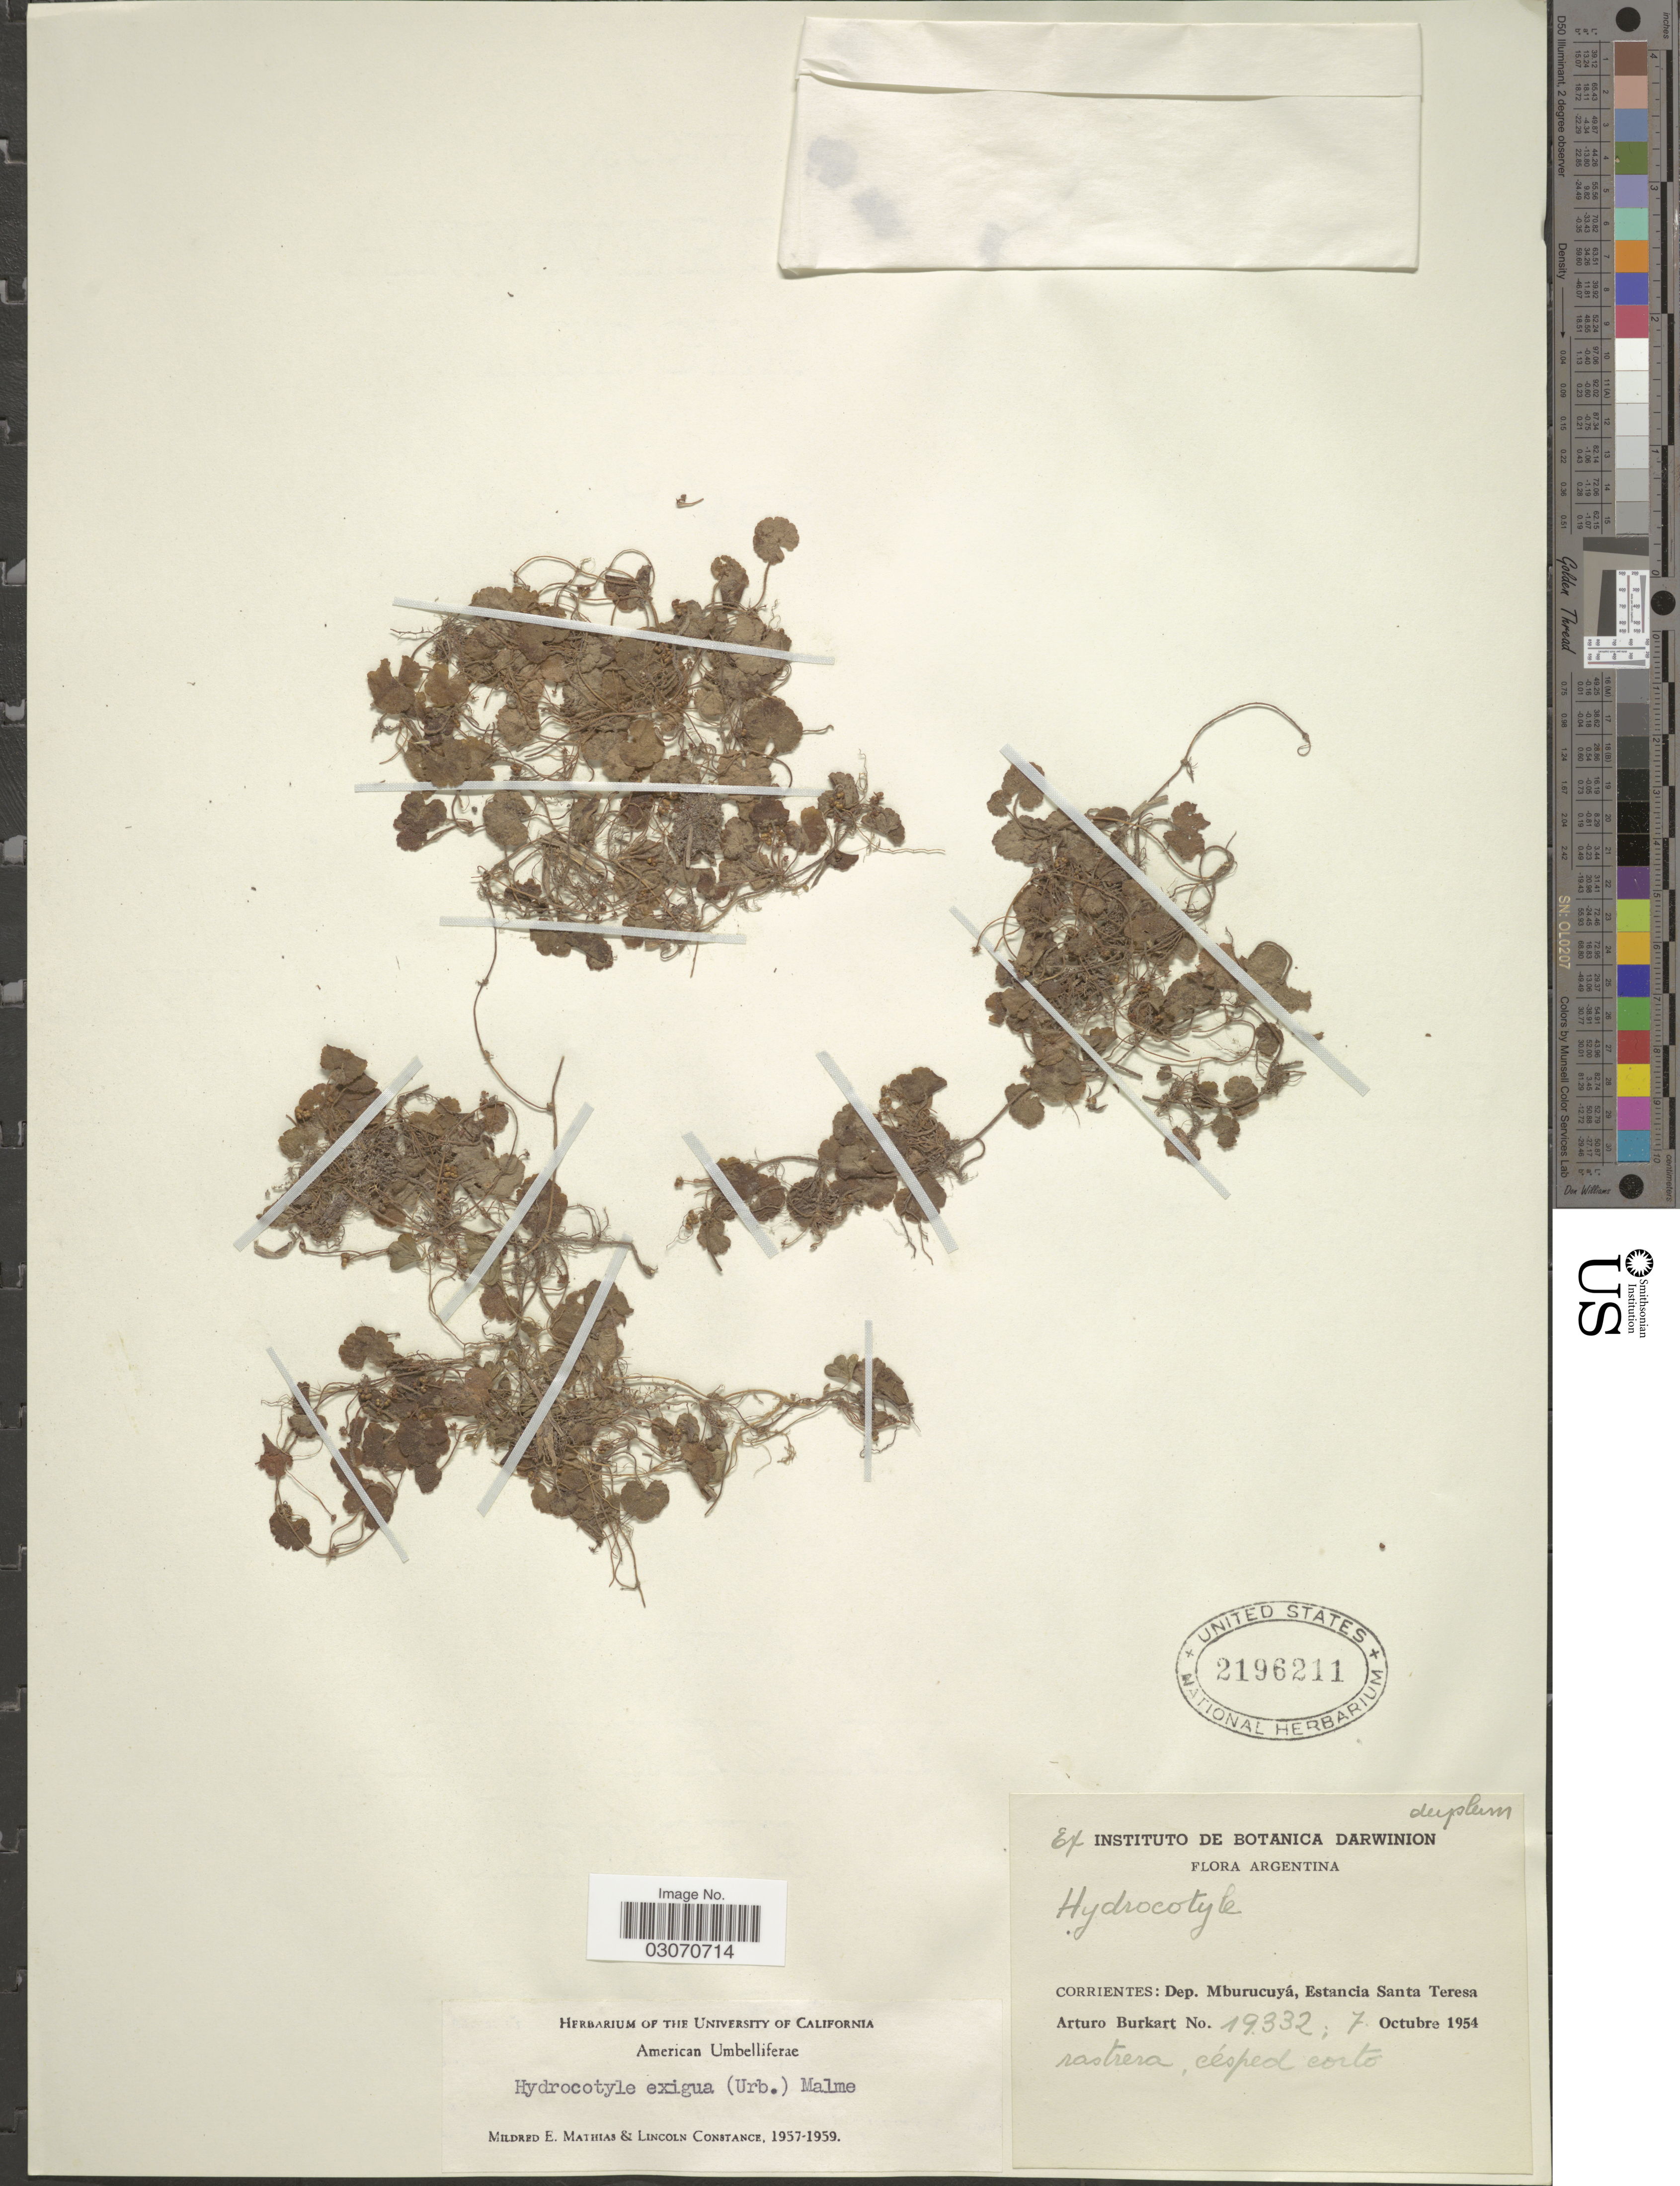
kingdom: Plantae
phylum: Tracheophyta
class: Magnoliopsida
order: Apiales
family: Araliaceae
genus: Hydrocotyle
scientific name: Hydrocotyle exigua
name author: Malme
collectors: A. E. Burkart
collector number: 19332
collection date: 1954-10-07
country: Argentina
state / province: Corrientes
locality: Dep. Mburucuyá, Estancia Santa Teresa.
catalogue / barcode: US 2196211